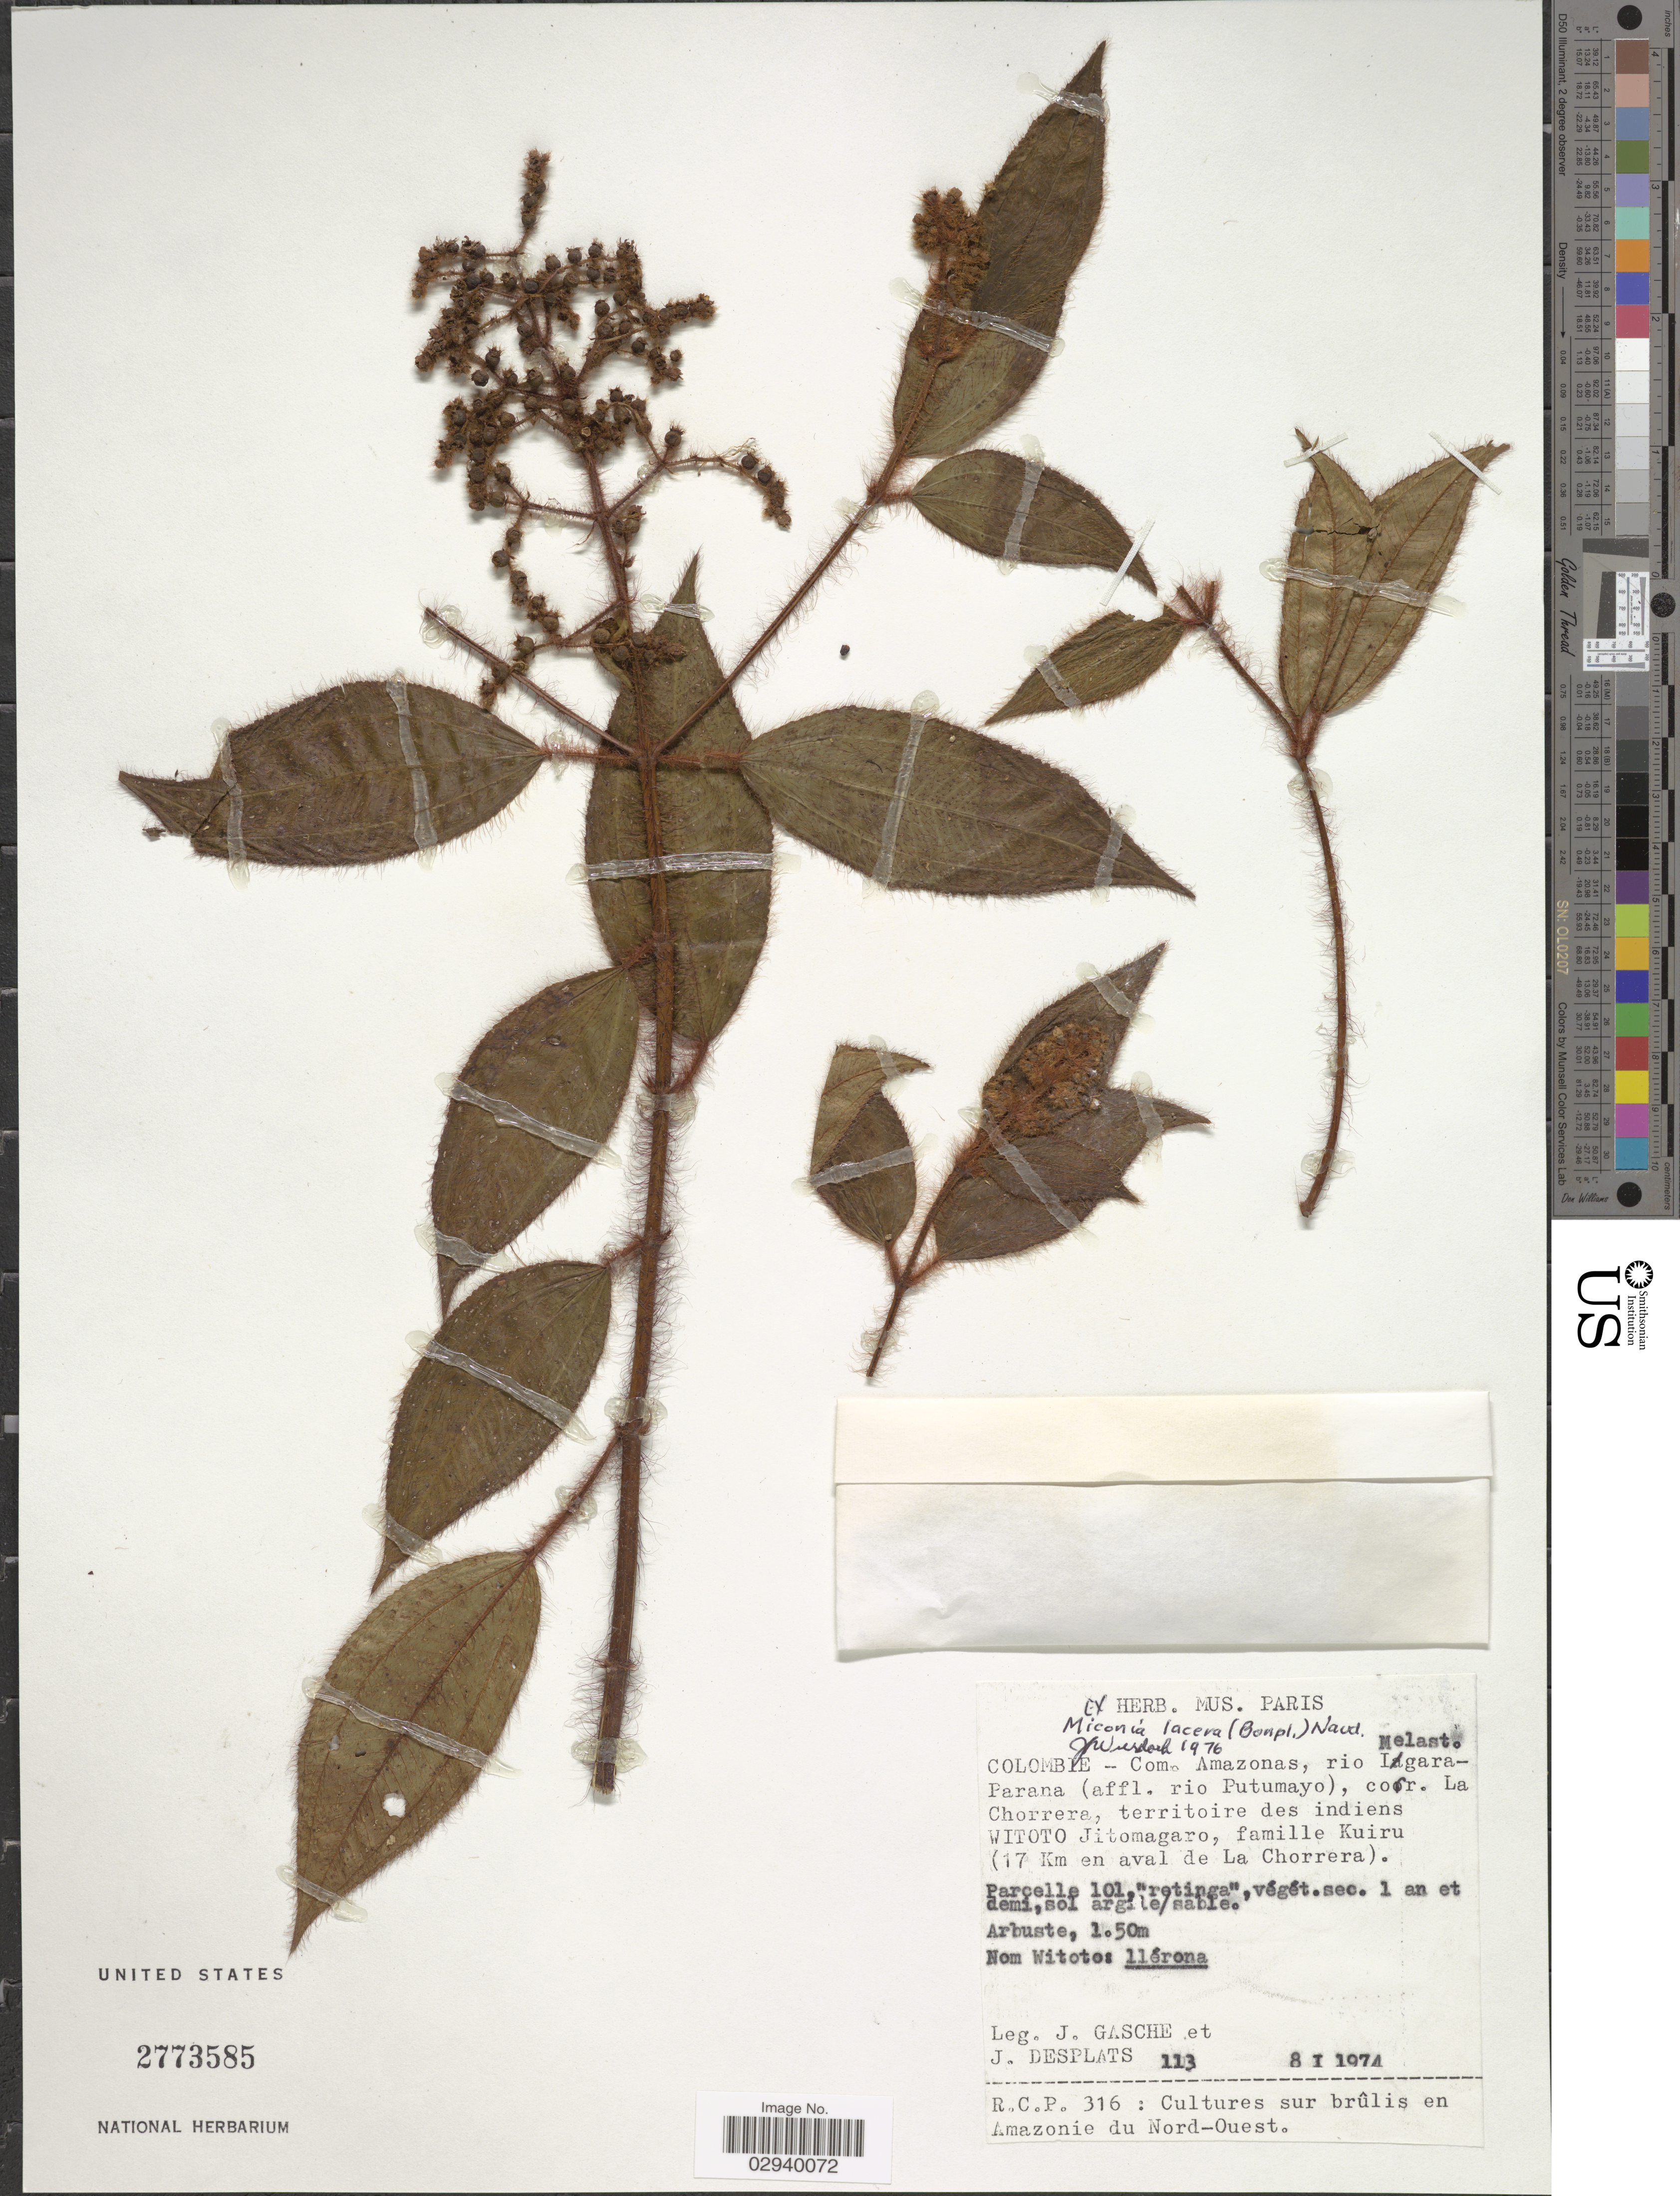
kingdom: Plantae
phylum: Tracheophyta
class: Magnoliopsida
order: Myrtales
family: Melastomataceae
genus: Miconia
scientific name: Miconia lacera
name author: (Bonpl.) Naudin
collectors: J. Gasche & J. Desplats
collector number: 113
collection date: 1974-01-08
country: Colombia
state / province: Amazônas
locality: Com. Amazonas, rio Igara-Parana (affl. rio Putumayo), corr. La Chorrera, territoire des indiens WITOTO Jitomagaro, famille Kuiru (17 Km en aval de La Chorrera).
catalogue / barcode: US 2773585